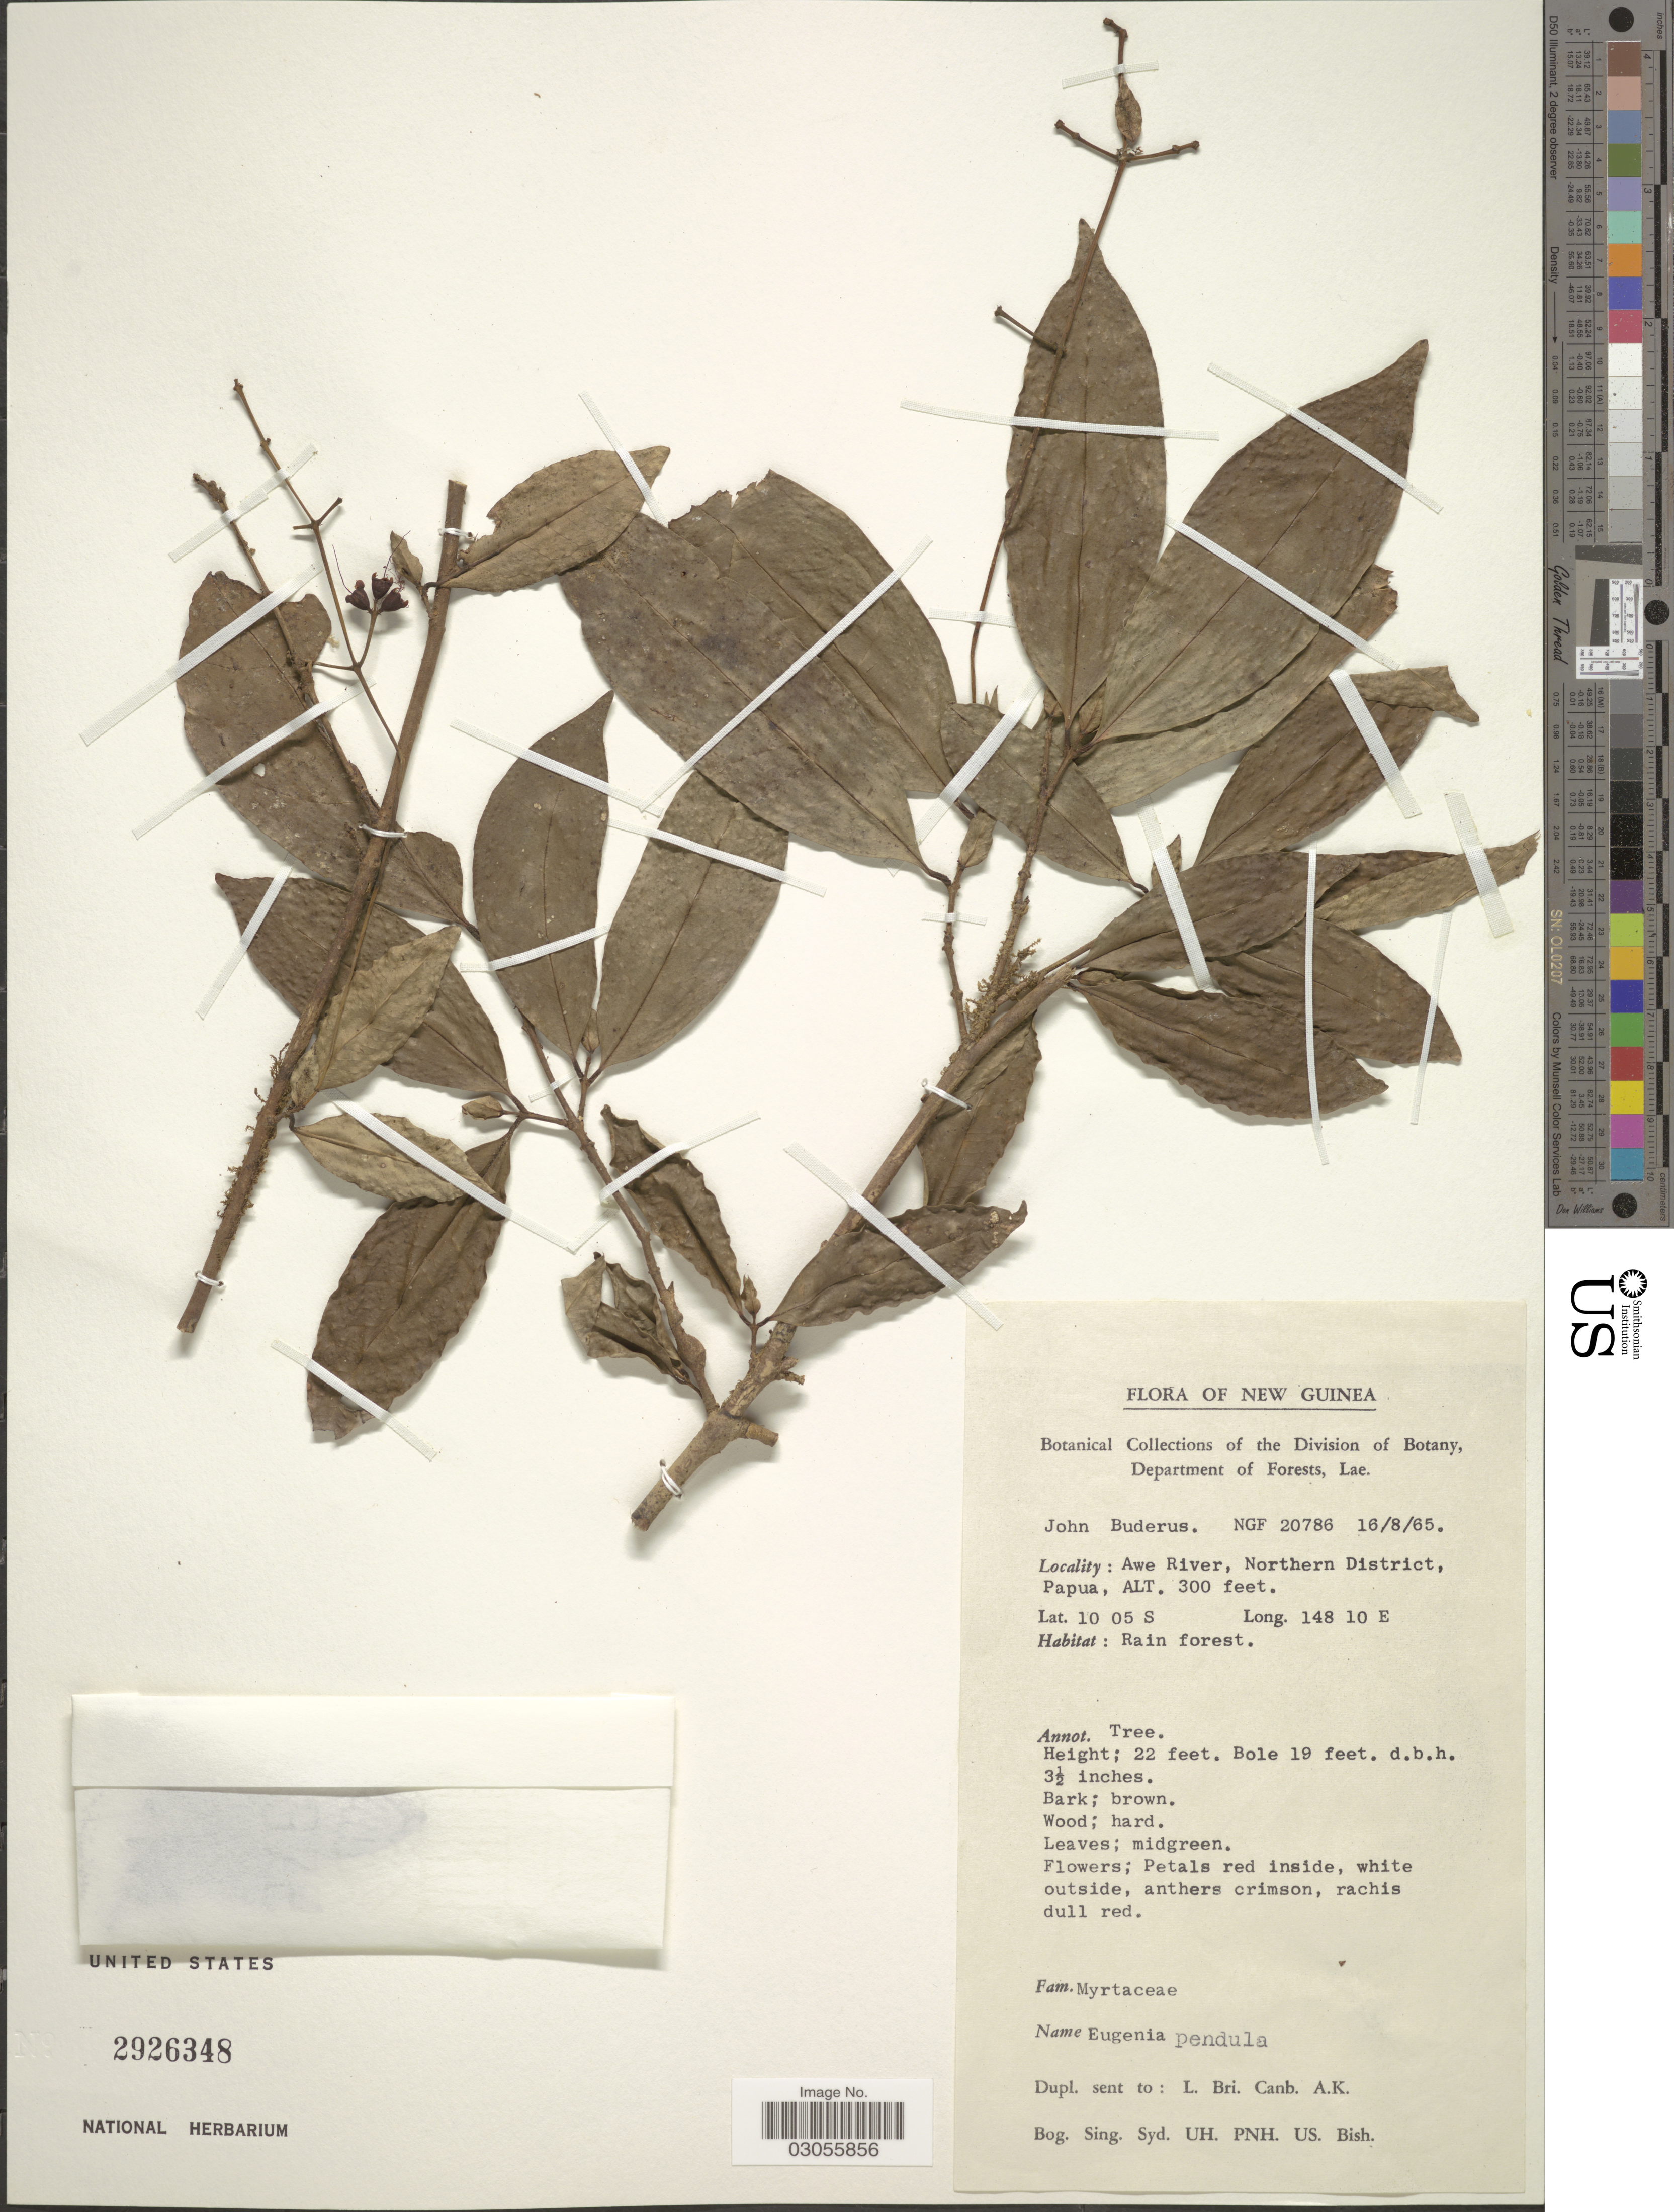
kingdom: Plantae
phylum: Tracheophyta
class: Magnoliopsida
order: Myrtales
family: Myrtaceae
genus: Syzygium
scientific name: Syzygium sp.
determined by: Strong, Mark T., (BOT), Smithsonian Institution - National Museum of Natural History (UNITED STATES)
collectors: J. Buderus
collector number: NGF 20786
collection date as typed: Transcribed d/m/y: 16/8/65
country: Papua New Guinea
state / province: Northern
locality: New Guinea. Awe River, Northern District, Papua.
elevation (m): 91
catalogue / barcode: US 2926348